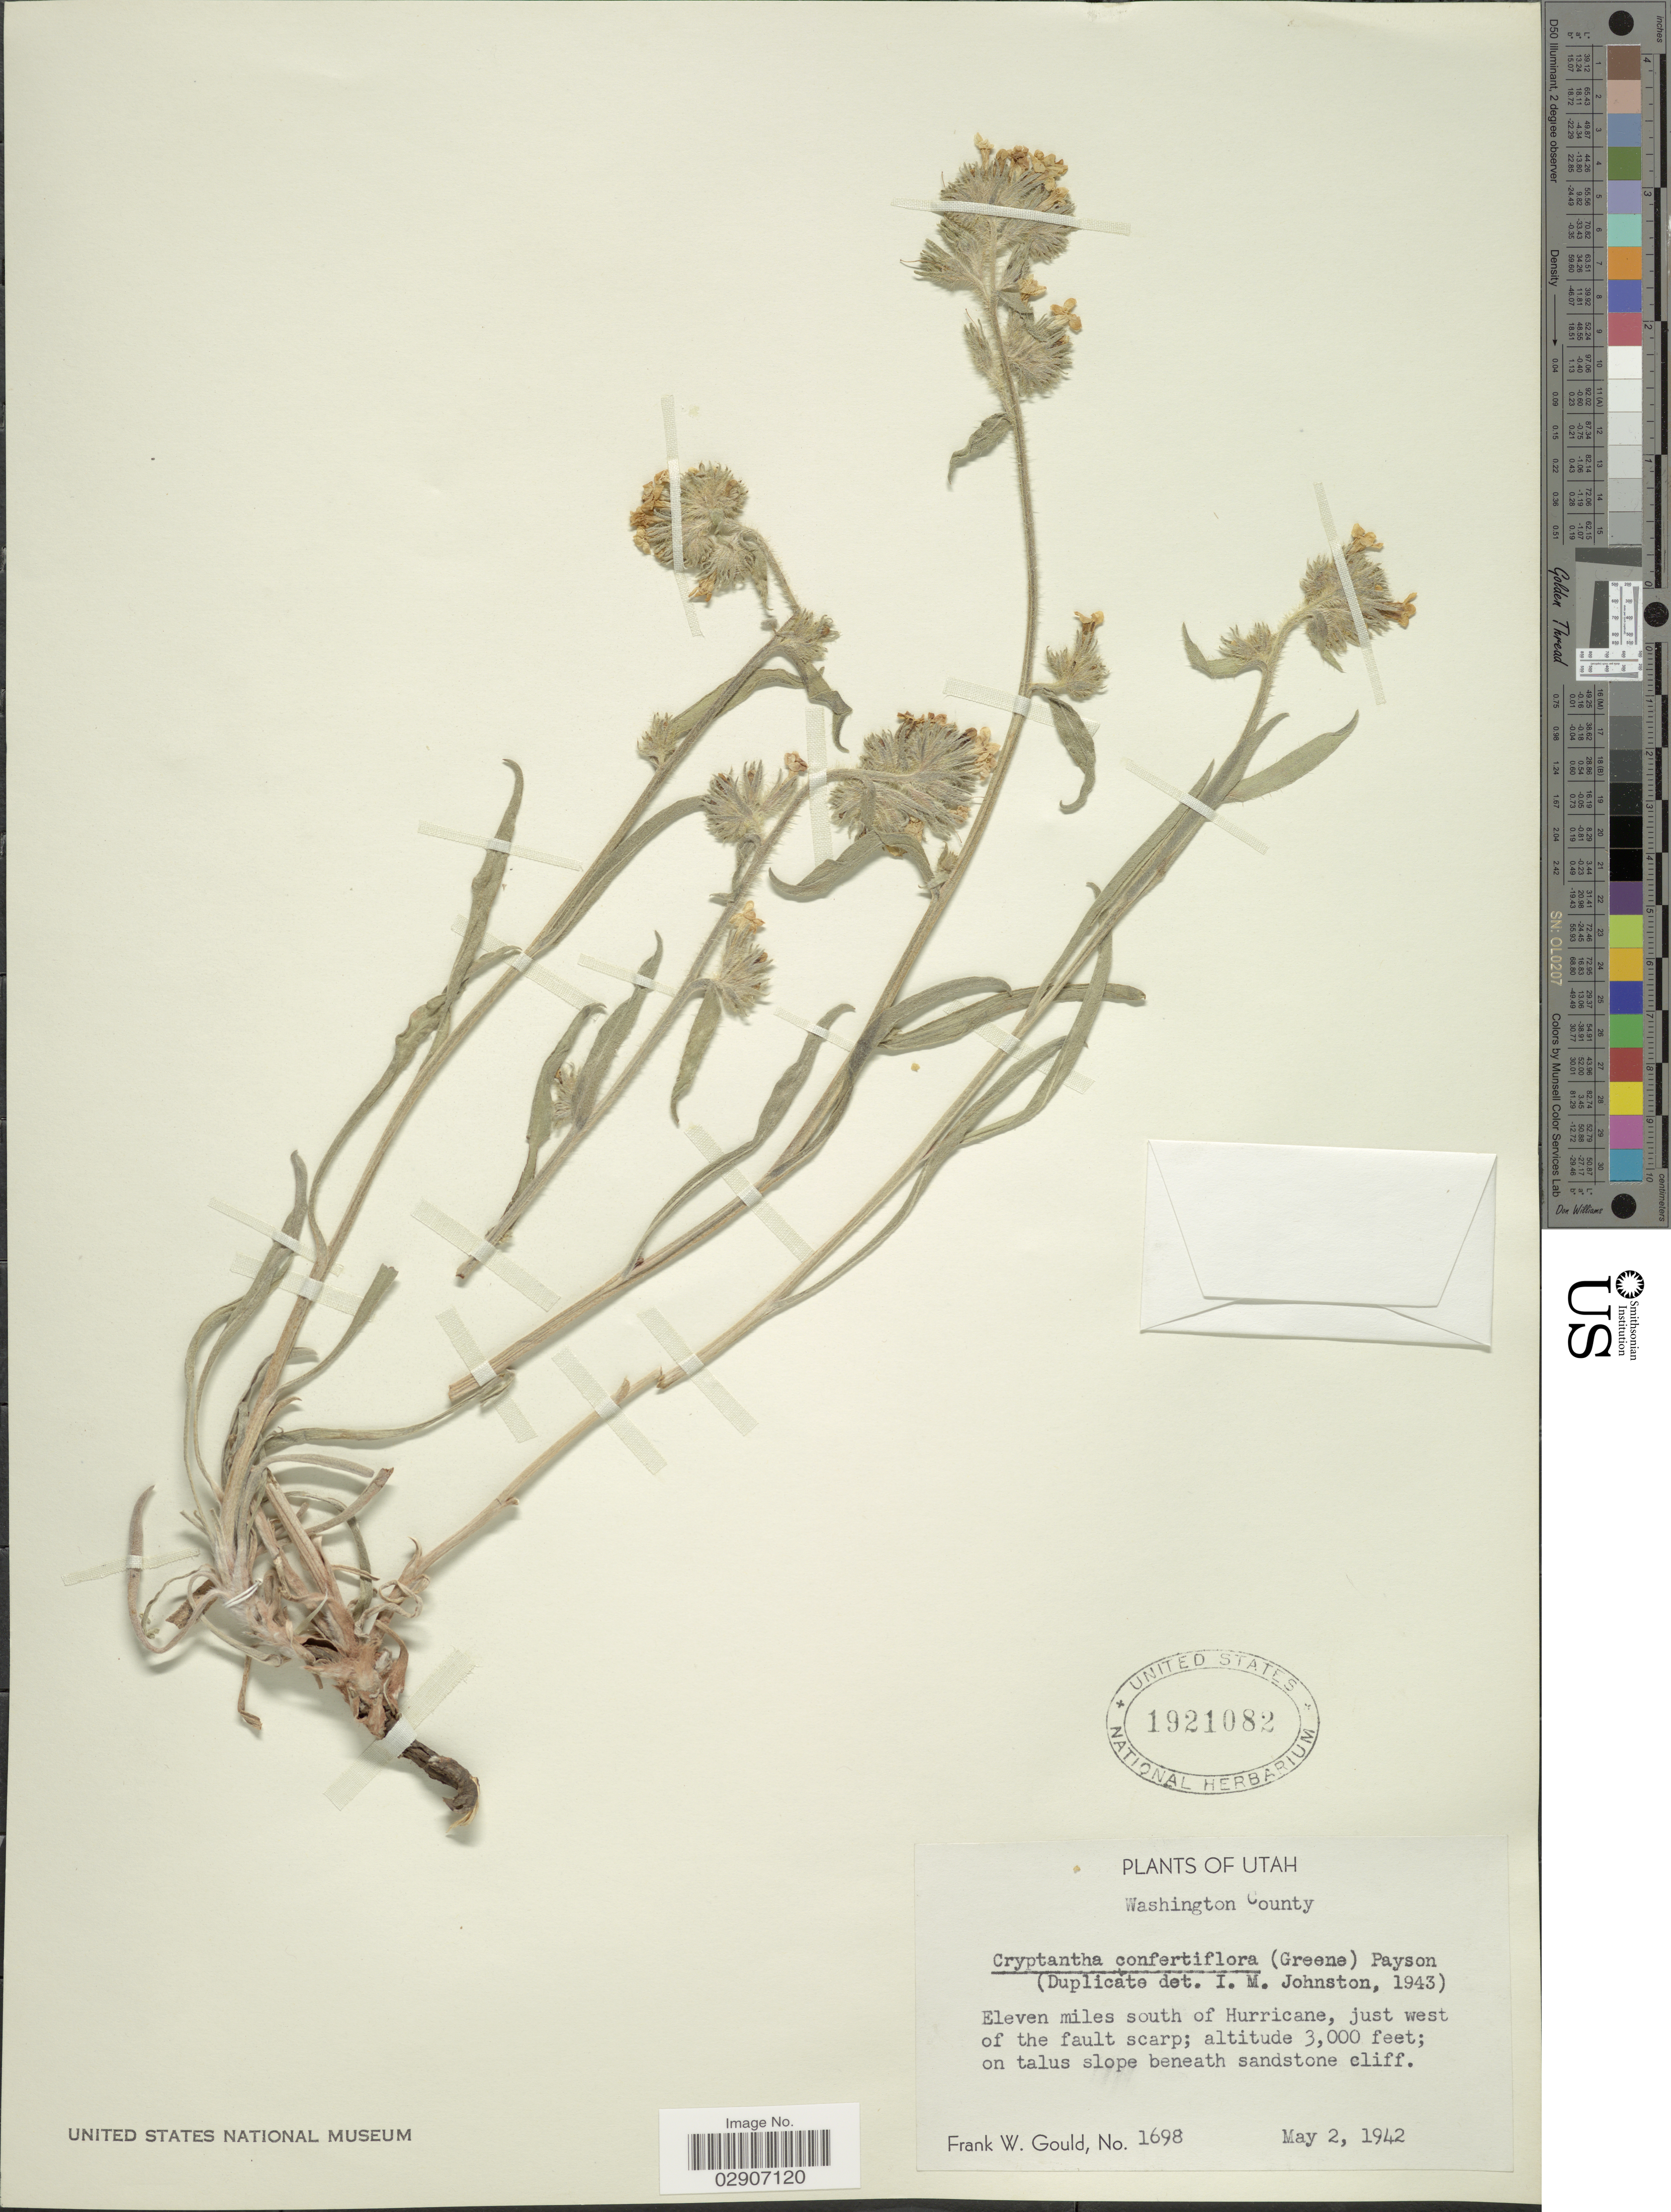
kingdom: Plantae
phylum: Tracheophyta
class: Magnoliopsida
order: Boraginales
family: Boraginaceae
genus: Cryptantha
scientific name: Cryptantha confertiflora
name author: (Greene) Payson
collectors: F. W. Gould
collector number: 1698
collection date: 1942-05-02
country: United States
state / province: Utah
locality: Washington County. Eleven miles south of Hurricane, just west of the fault scarp.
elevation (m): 914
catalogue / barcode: US 1921082